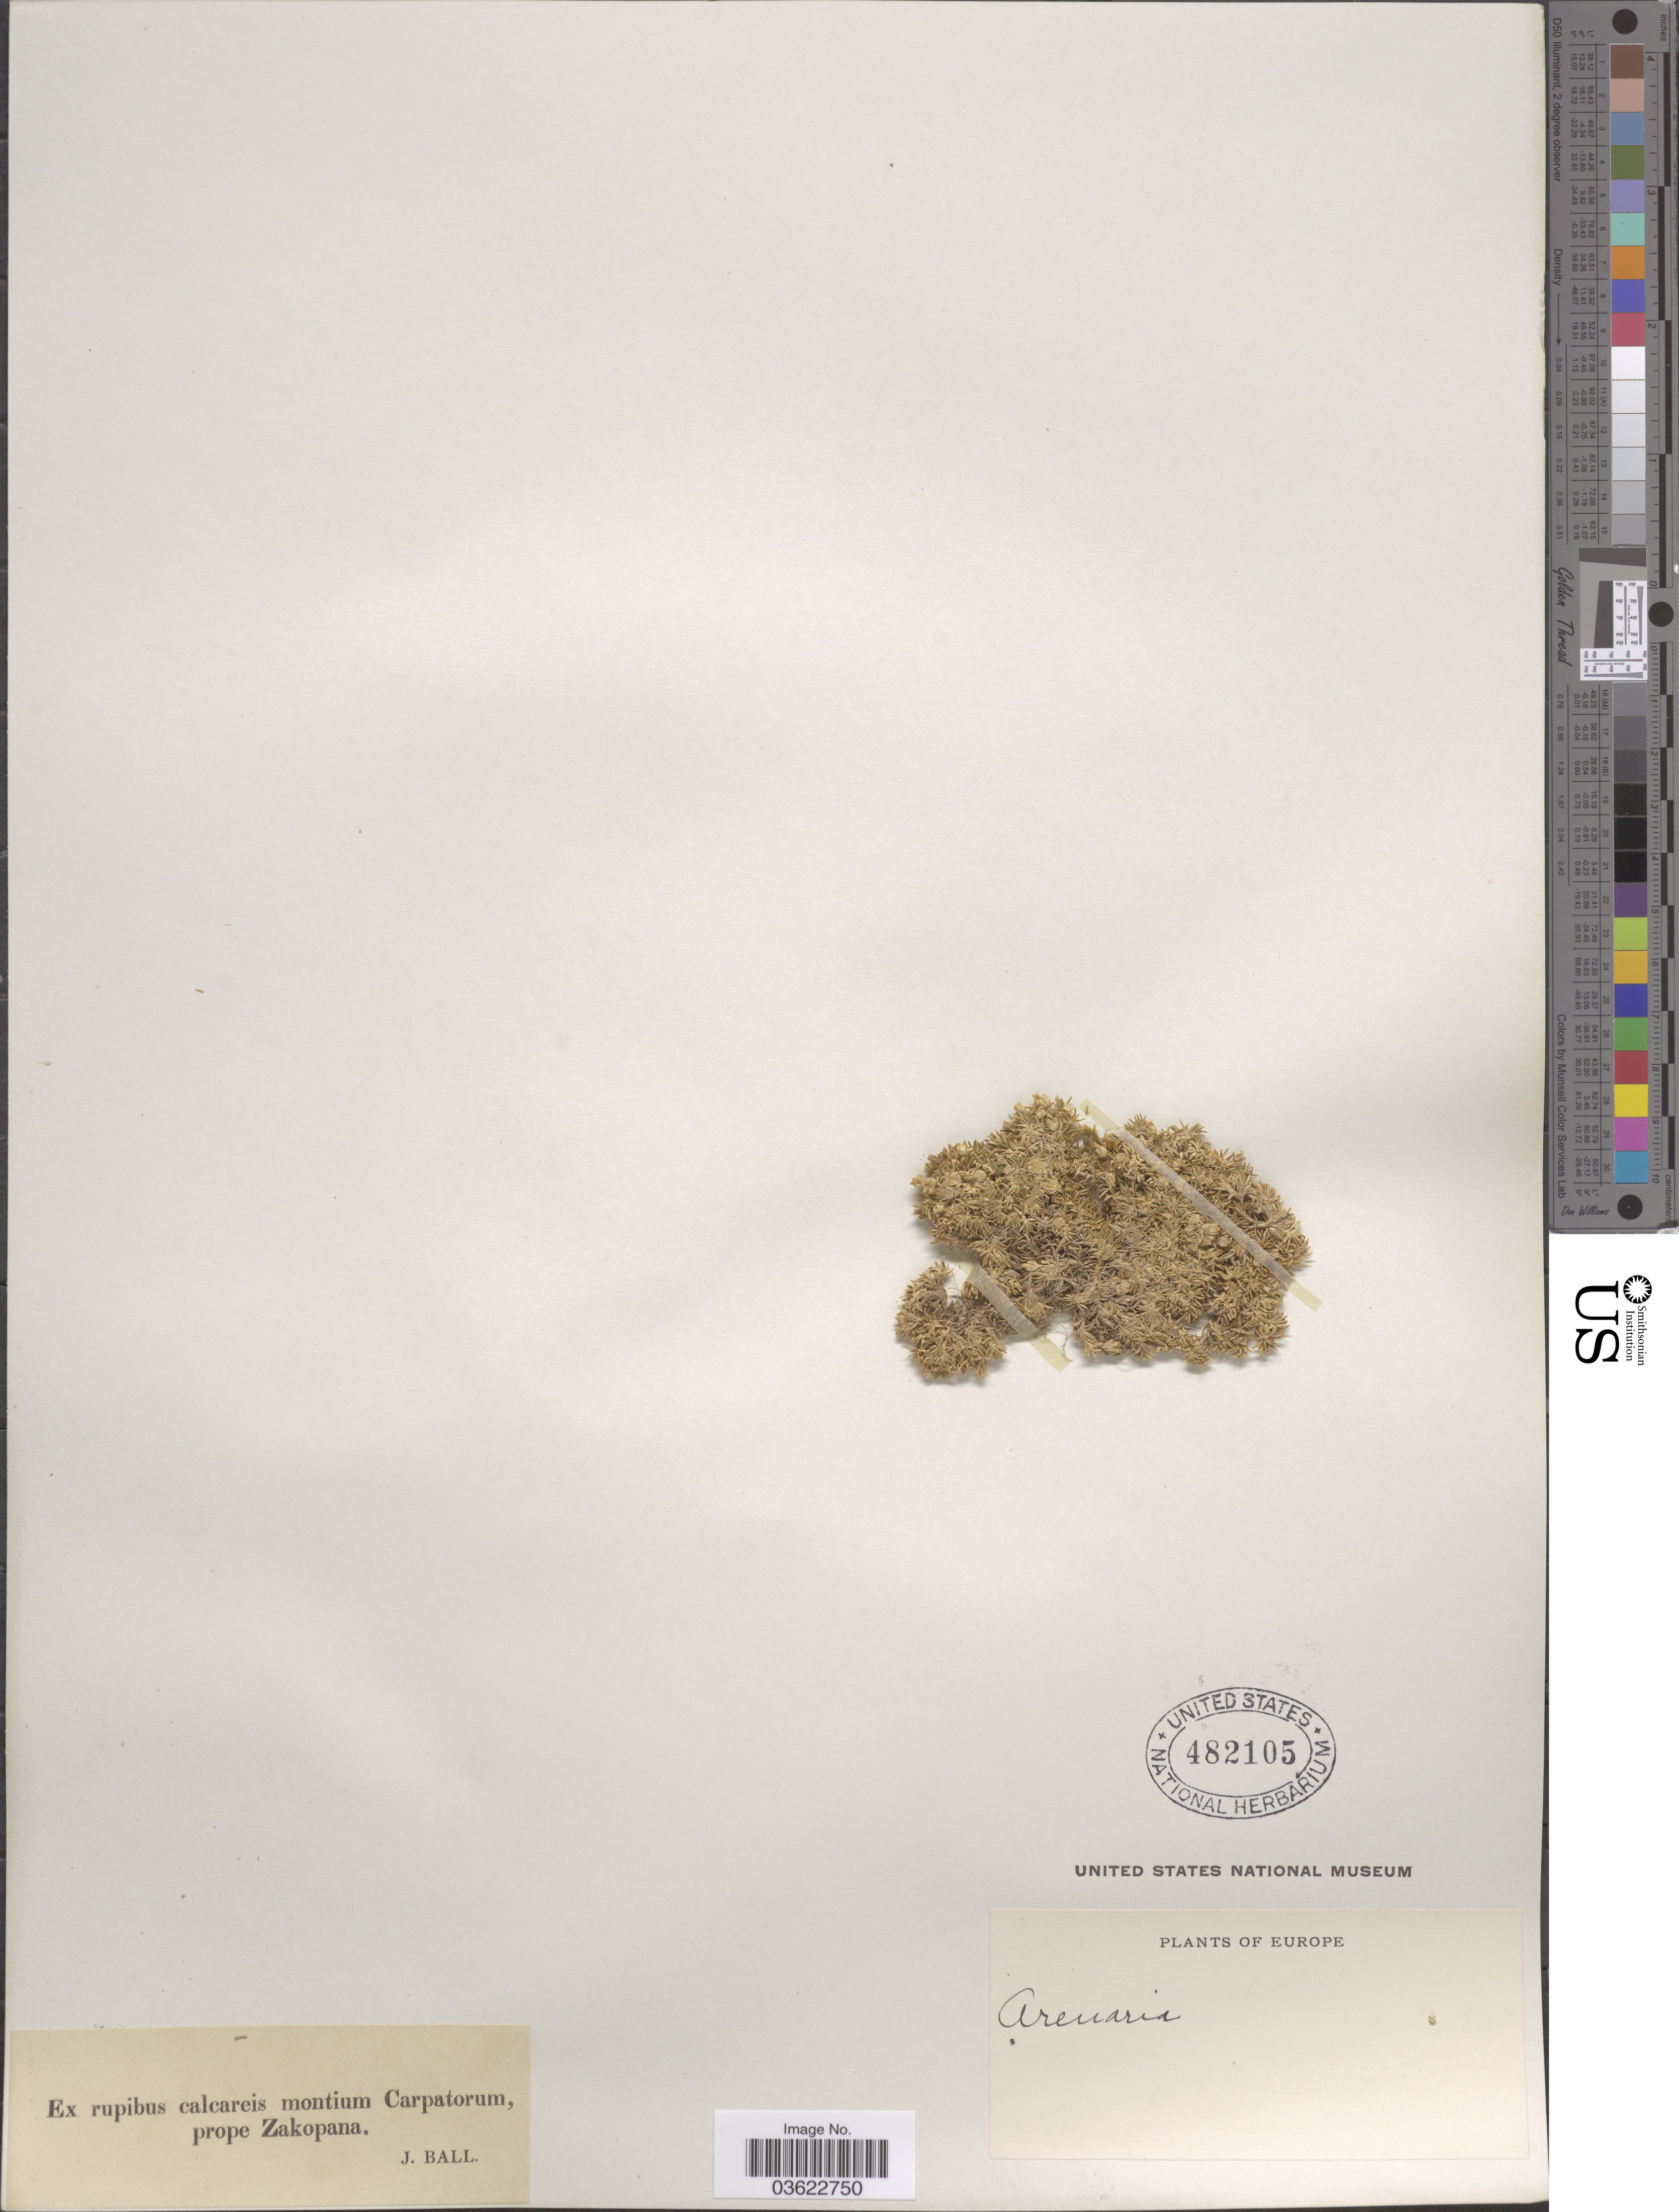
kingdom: Plantae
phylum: Tracheophyta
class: Magnoliopsida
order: Caryophyllales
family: Caryophyllaceae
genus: Arenaria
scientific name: Arenaria sp.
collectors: J. Ball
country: Poland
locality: Ex rupibus calcareis montium Carpatorum, prope Zakopana. Europe.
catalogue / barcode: US 482105